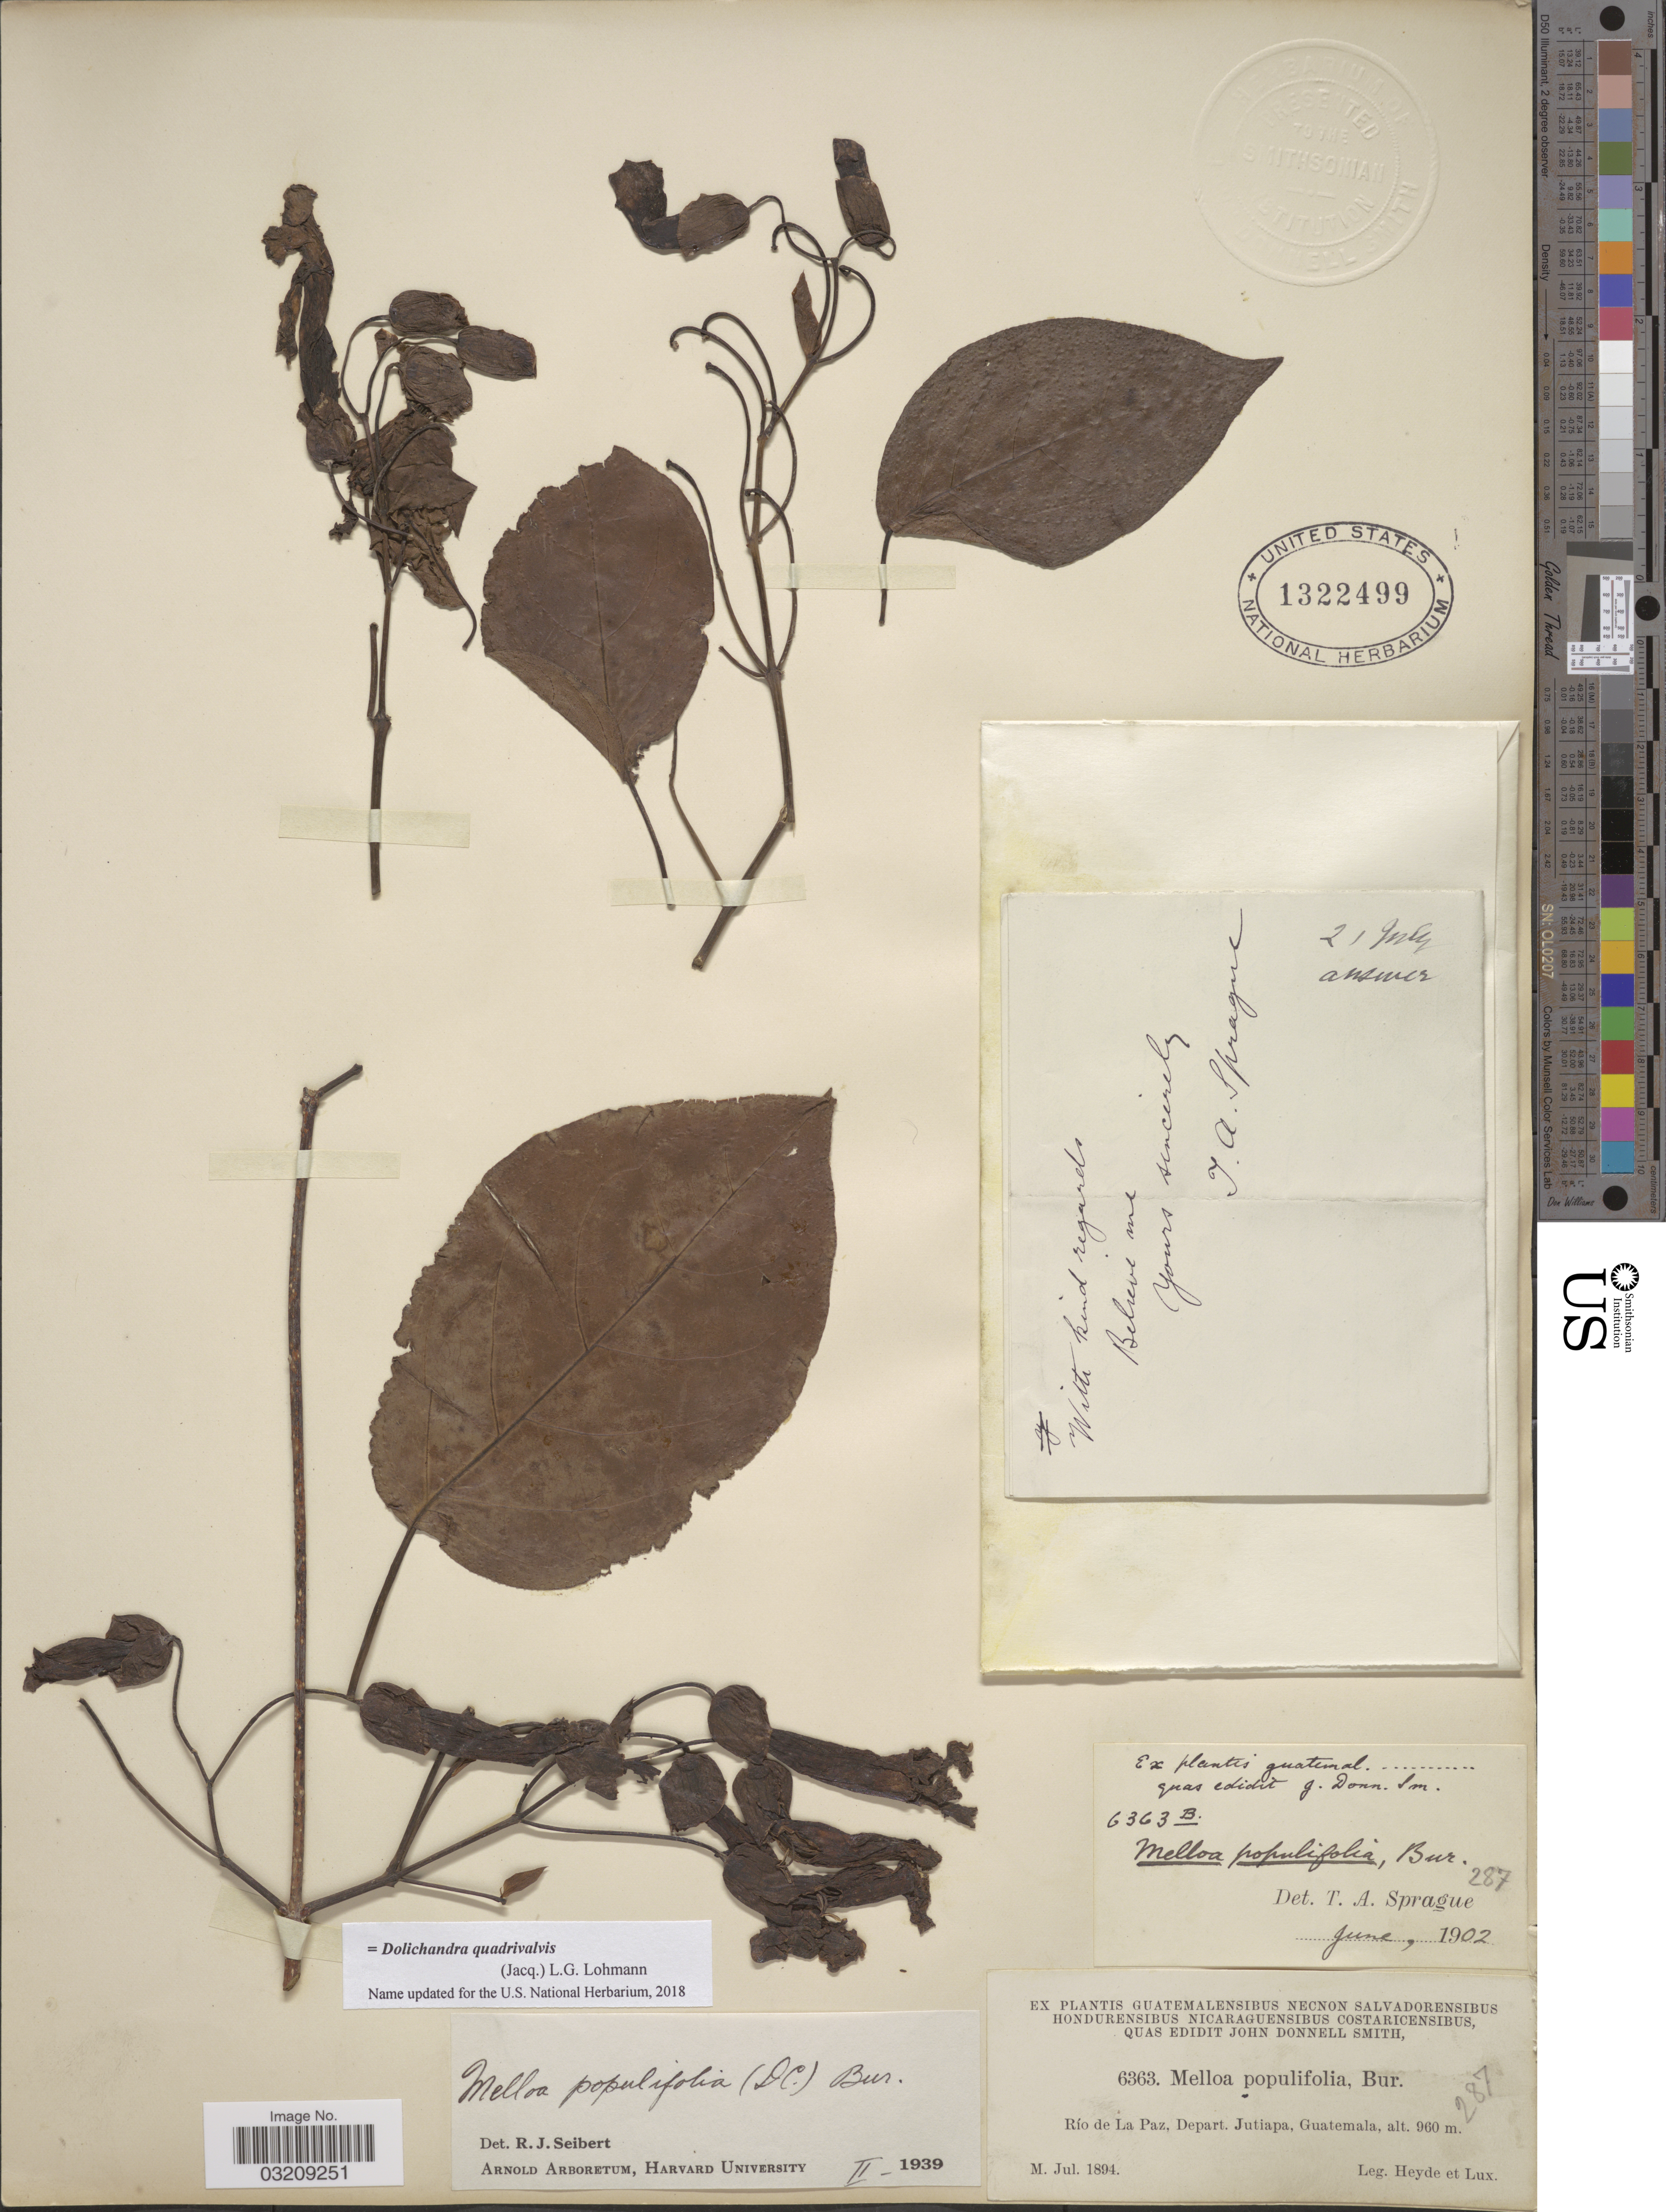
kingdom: Plantae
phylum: Tracheophyta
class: Magnoliopsida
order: Lamiales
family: Bignoniaceae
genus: Dolichandra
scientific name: Dolichandra quadrivalvis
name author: (Jacq.) L.G. Lohmann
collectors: Heyde & Lux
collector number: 6363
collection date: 1894-07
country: Guatemala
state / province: Jutiapa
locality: Río de La Paz, Depart. Jutiapa.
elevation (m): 960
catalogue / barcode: US 1322499